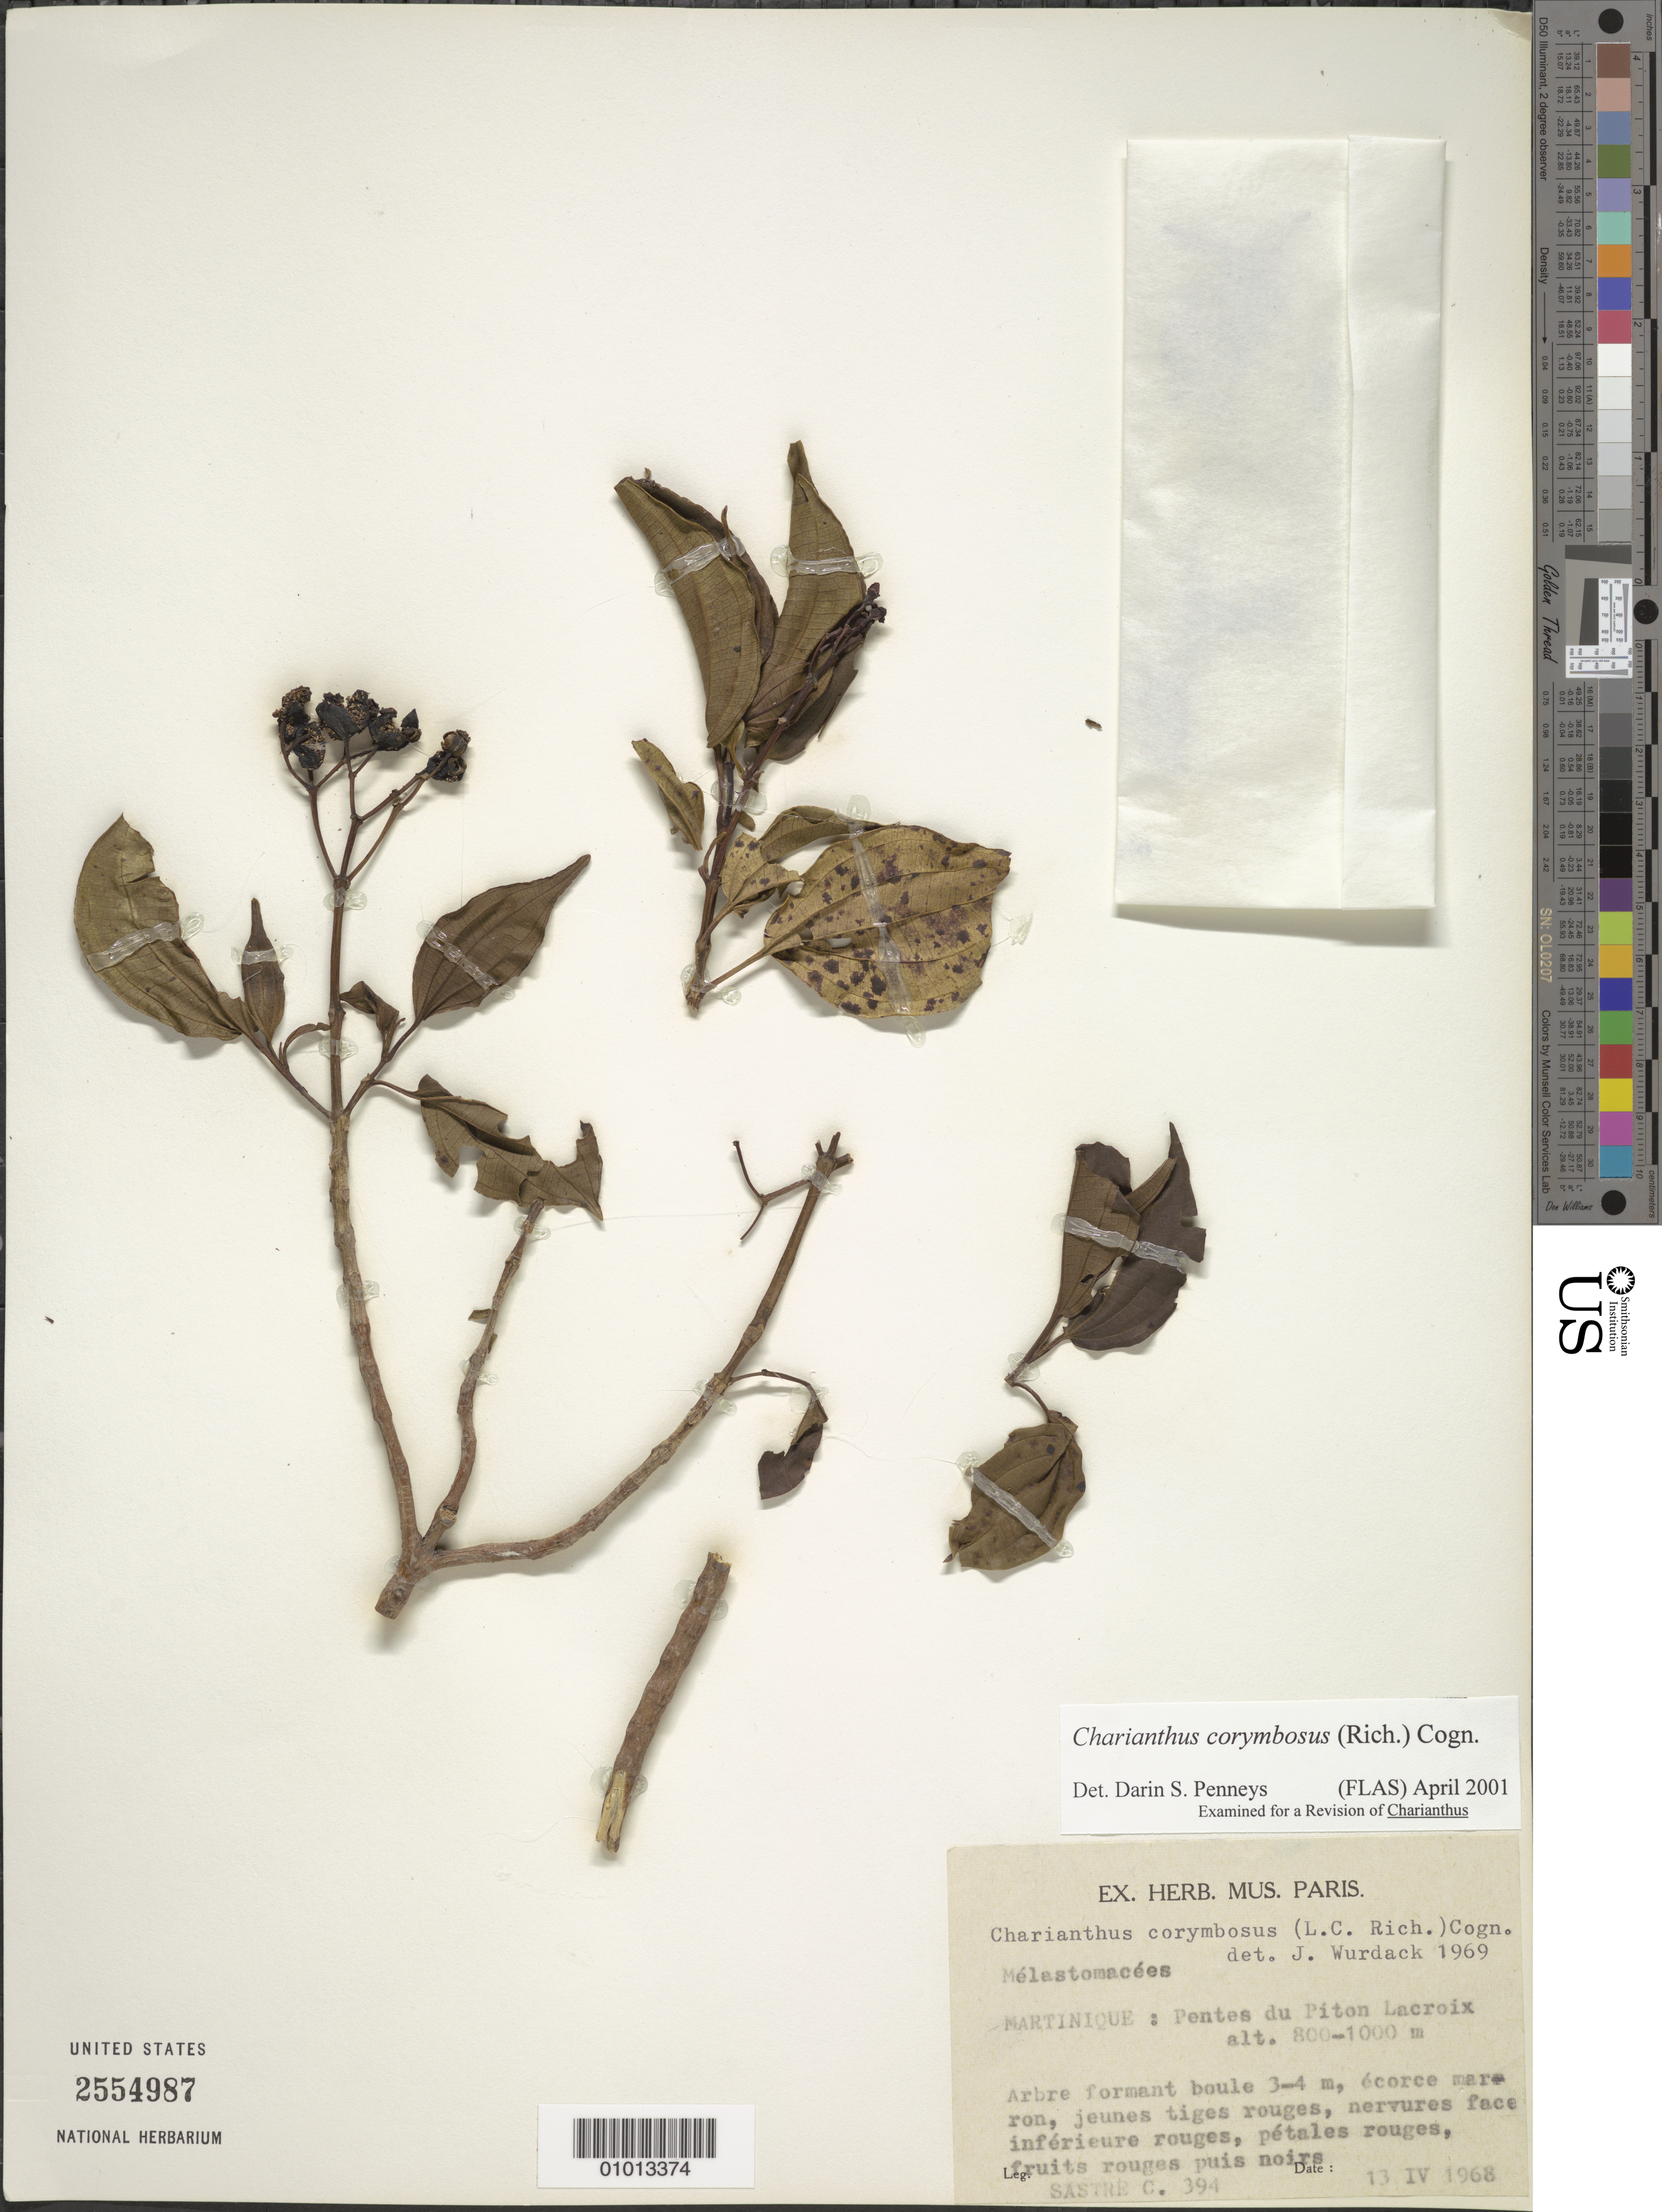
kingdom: Plantae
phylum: Tracheophyta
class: Magnoliopsida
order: Myrtales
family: Melastomataceae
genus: Charianthus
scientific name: Charianthus corymbosus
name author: (Rich.) Cogn.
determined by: Penneys, D. S.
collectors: C. H. L. Sastre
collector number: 394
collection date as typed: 13 May 1968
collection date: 1968-05-13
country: Martinique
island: Martinique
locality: Piton Lacroix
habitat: Slope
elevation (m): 800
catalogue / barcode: US 2554987